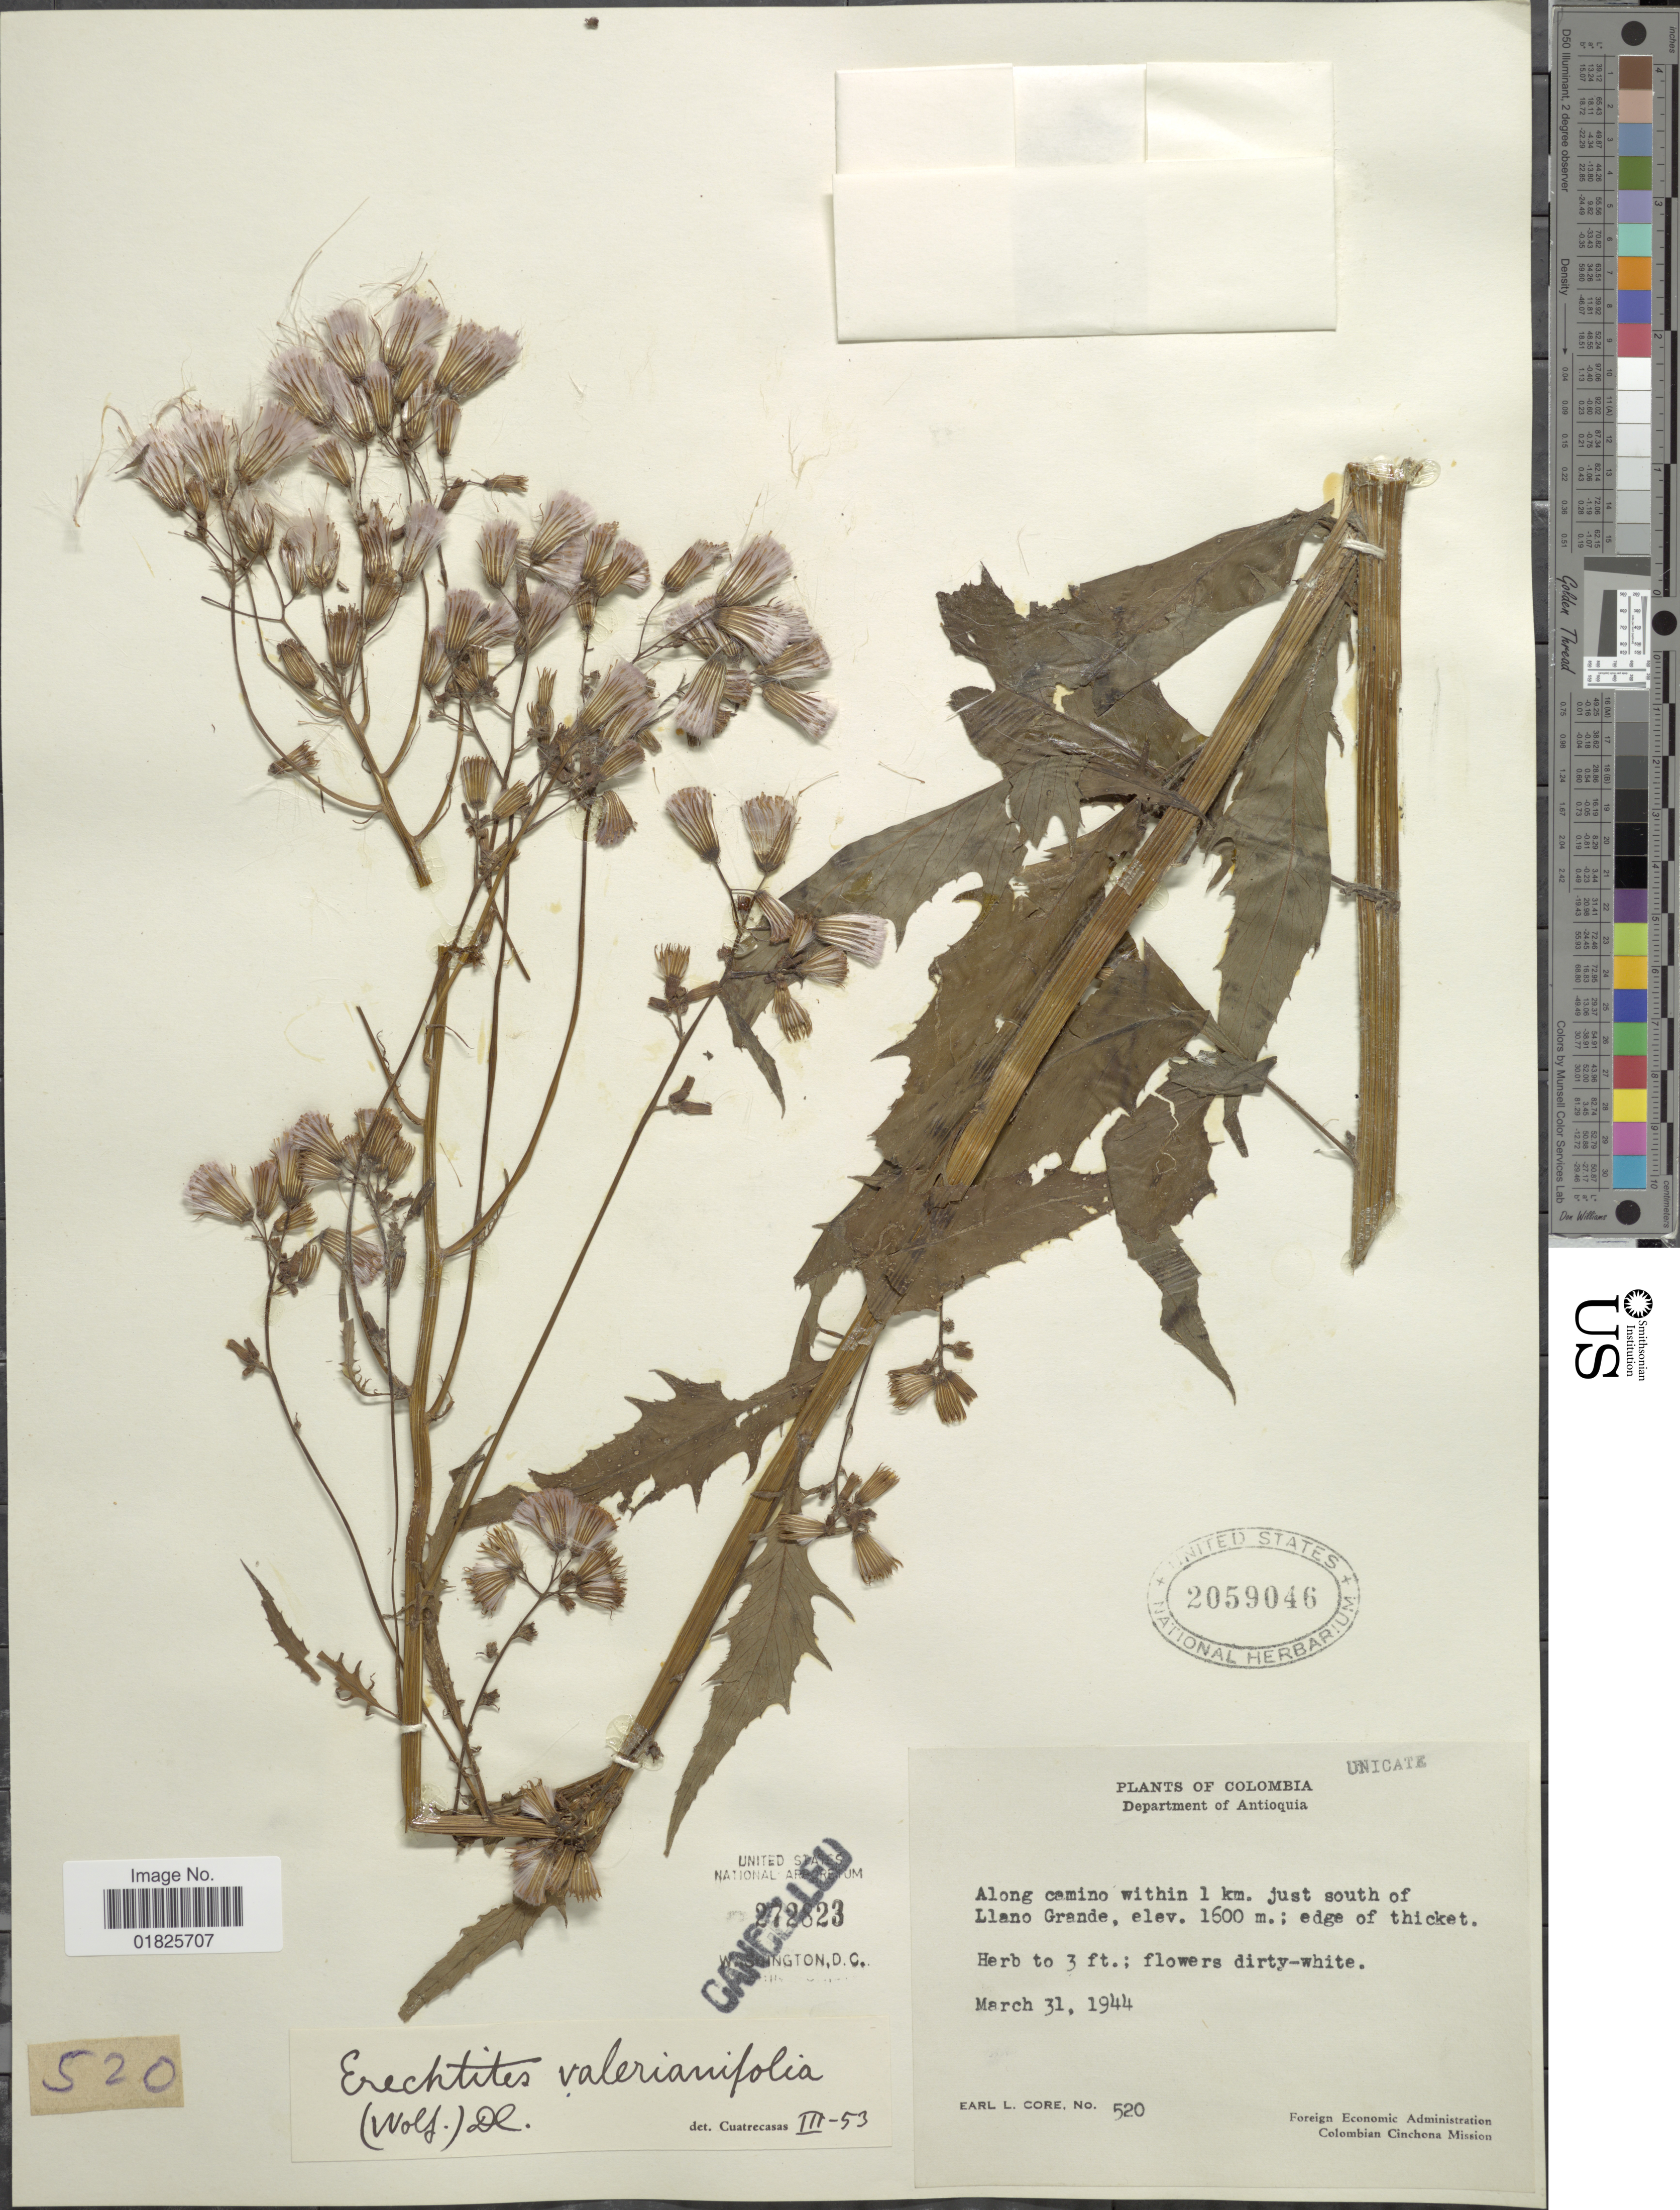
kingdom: Plantae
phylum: Tracheophyta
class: Magnoliopsida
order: Asterales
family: Asteraceae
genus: Erechtites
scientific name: Erechtites valerianifolius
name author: (Link ex Spreng.) DC.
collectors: E. L. Core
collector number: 520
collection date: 1944-03-31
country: Colombia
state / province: Antioquia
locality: Along camino within 1 km. just south of Llano Grande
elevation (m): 1600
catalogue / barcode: US 2059046